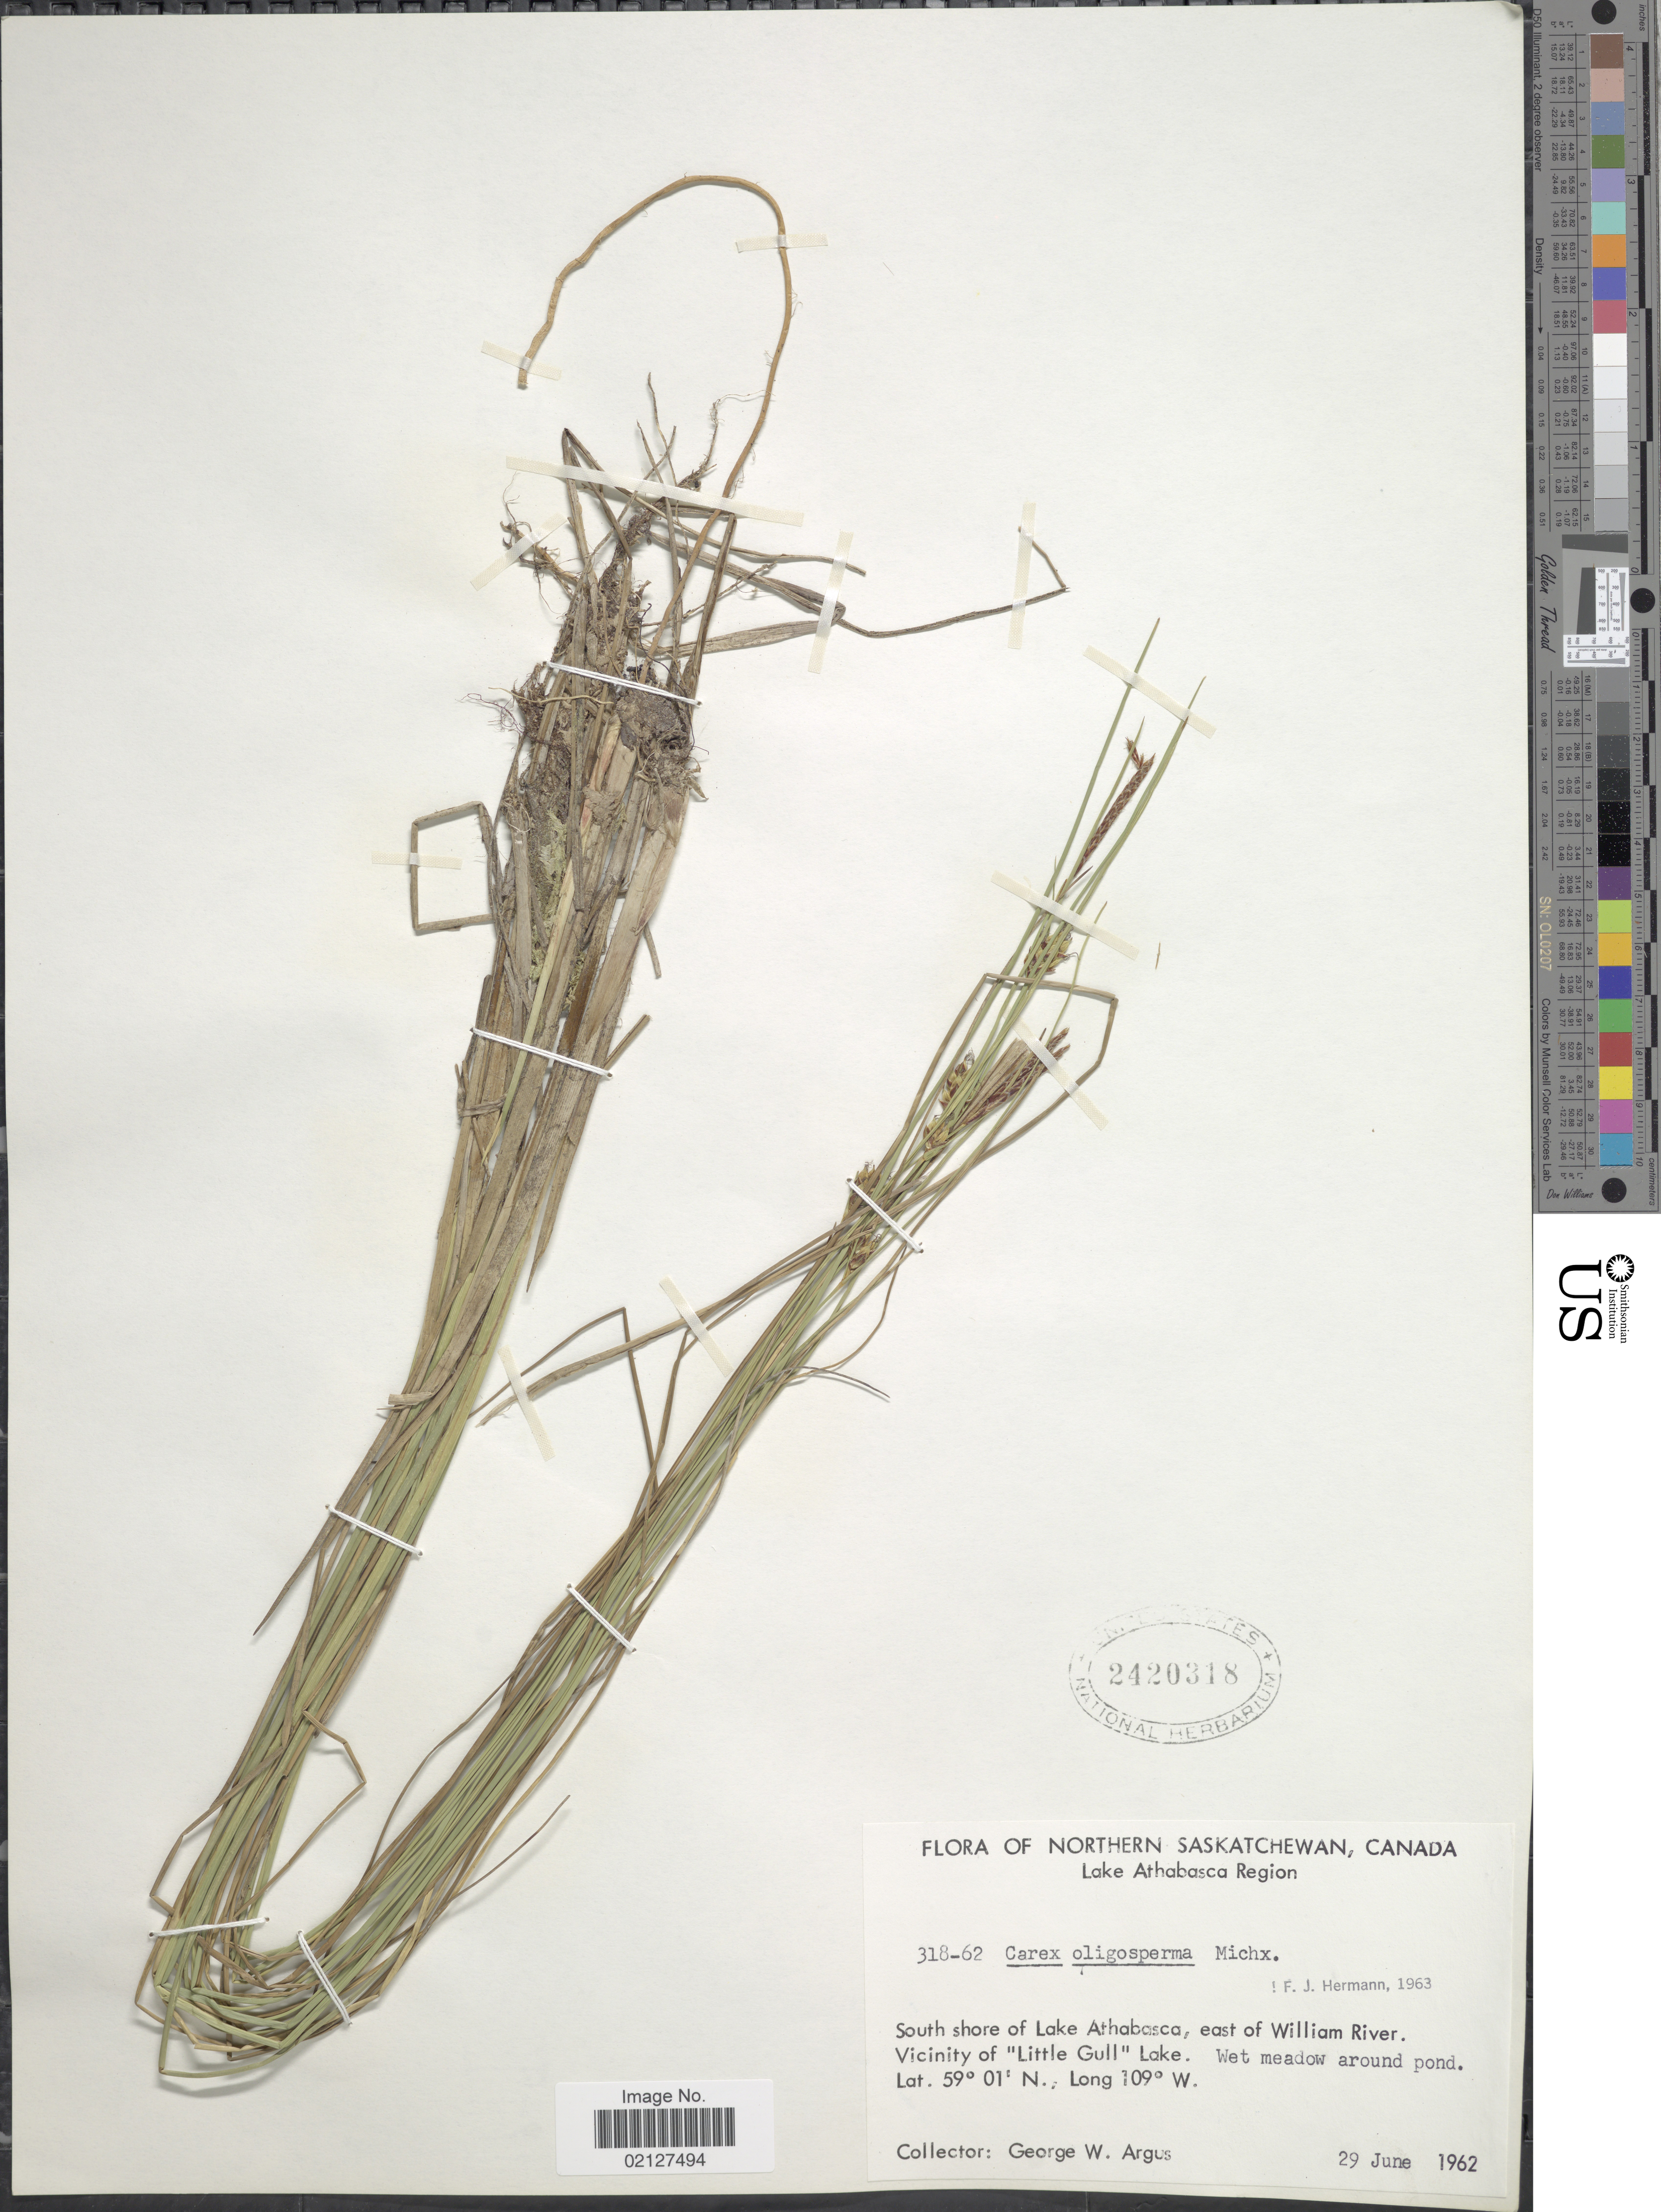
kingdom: Plantae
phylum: Tracheophyta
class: Liliopsida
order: Poales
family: Cyperaceae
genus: Carex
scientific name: Carex oligosperma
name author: Michx.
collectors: G. W. Argus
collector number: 318-62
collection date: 1962-06-29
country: Canada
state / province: Saskatchewan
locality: Northern Saskatchewan. Lake Athabasca Region. South shore of Lake Athabasca, east of William River. Vicinity of "Little Gull" Lake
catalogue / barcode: US 2420318